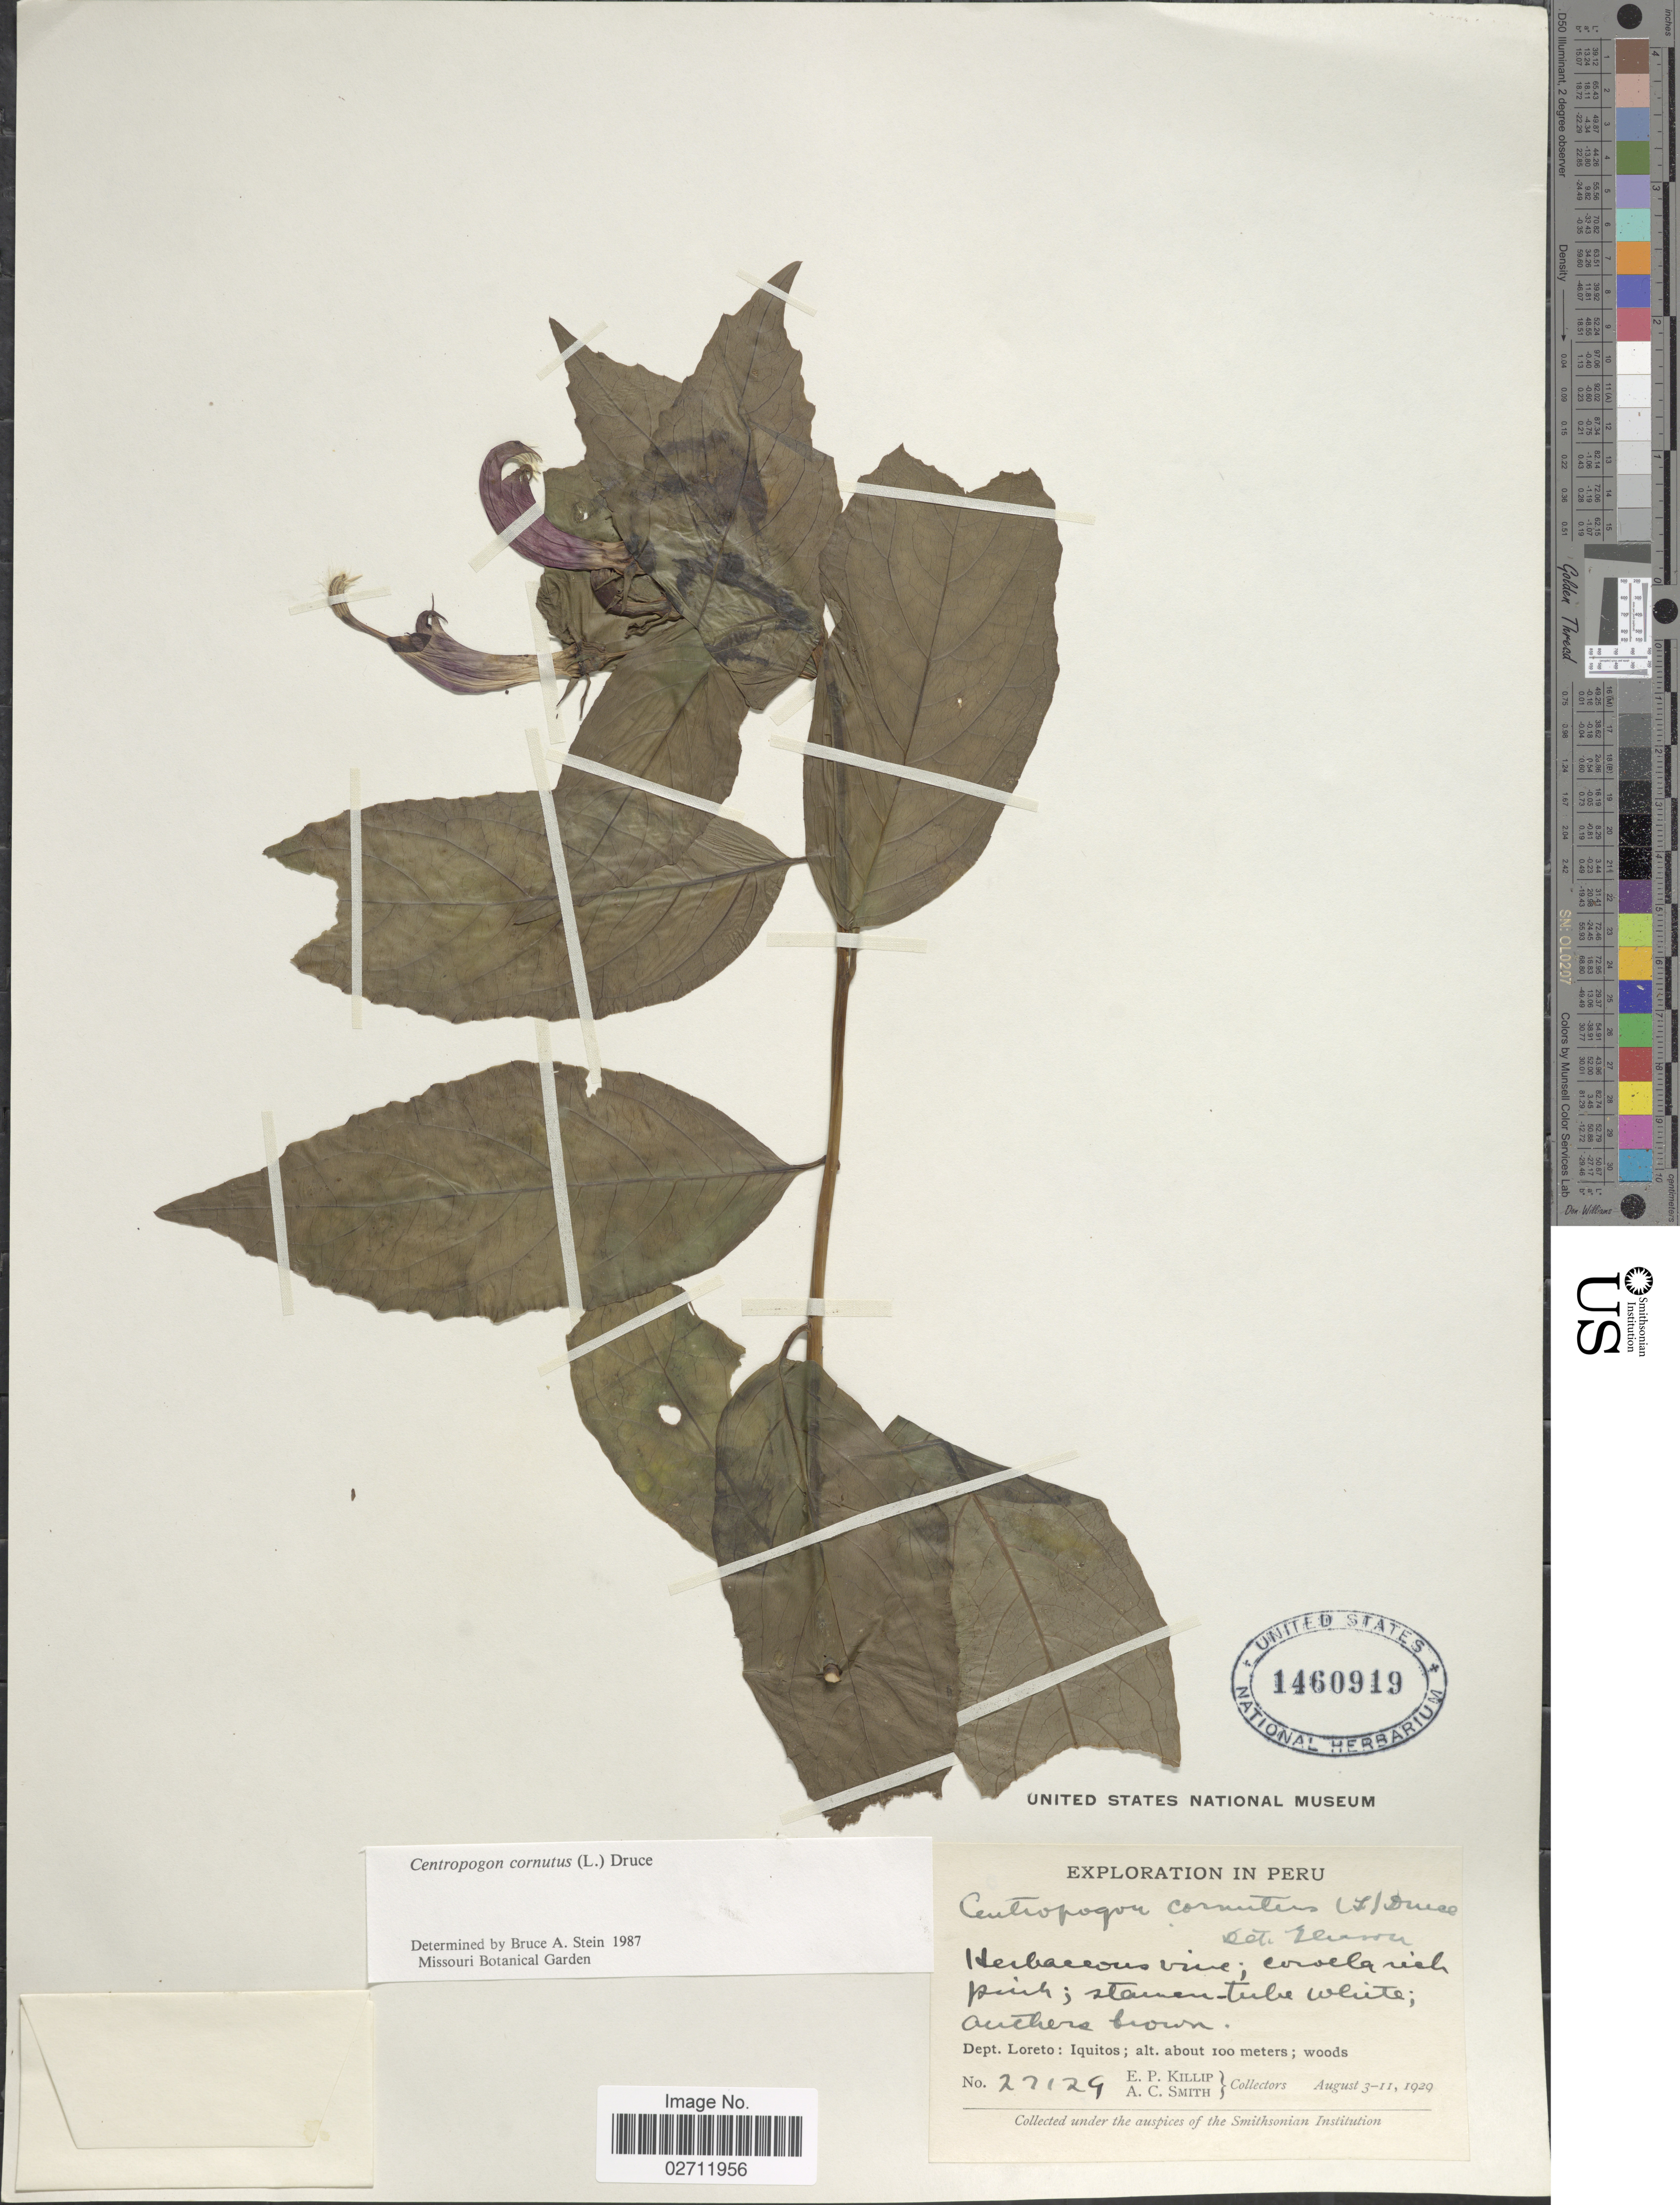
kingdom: Plantae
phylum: Tracheophyta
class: Magnoliopsida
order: Asterales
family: Campanulaceae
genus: Centropogon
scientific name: Centropogon cornutus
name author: (L.) Druce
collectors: E. P. Killip & A. C. Smith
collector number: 27129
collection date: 1929-08-03/1929-08-11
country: Peru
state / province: Loreto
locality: Iquitos.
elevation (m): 100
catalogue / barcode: US 1460919